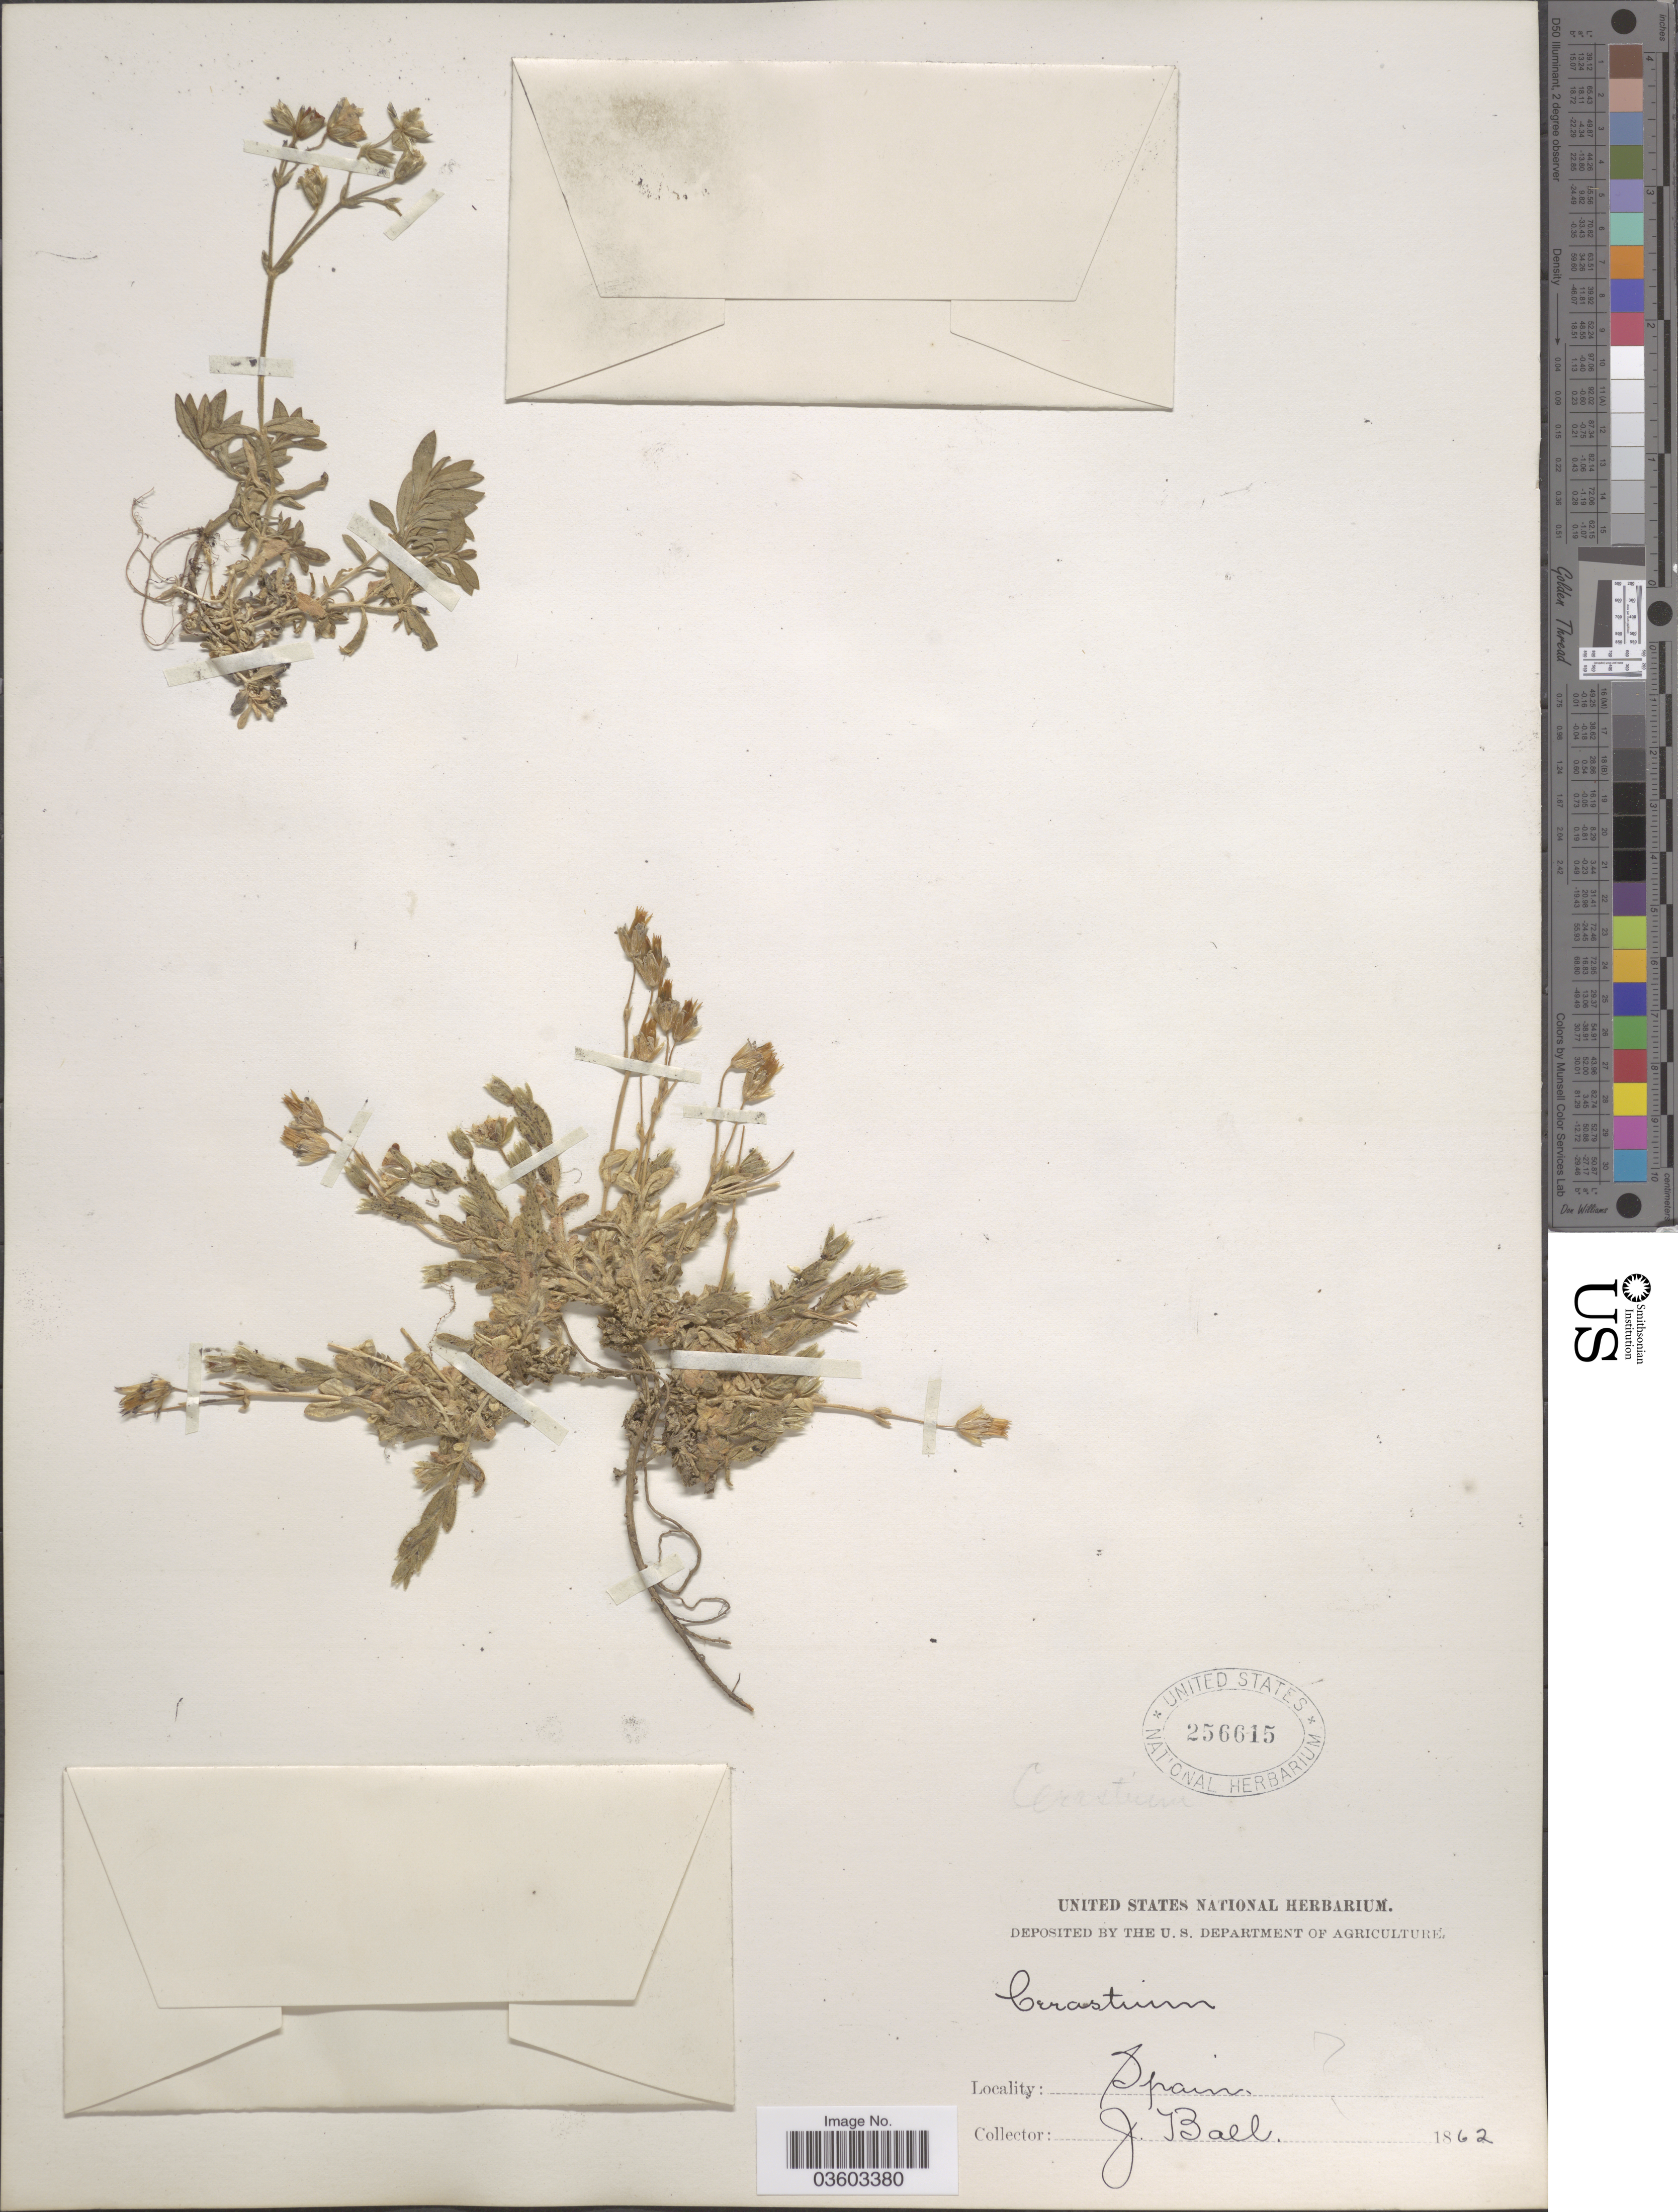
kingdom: Plantae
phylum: Tracheophyta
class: Magnoliopsida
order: Caryophyllales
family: Caryophyllaceae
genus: Cerastium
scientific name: Cerastium sp.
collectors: J. Ball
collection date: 1862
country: Spain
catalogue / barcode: US 256615